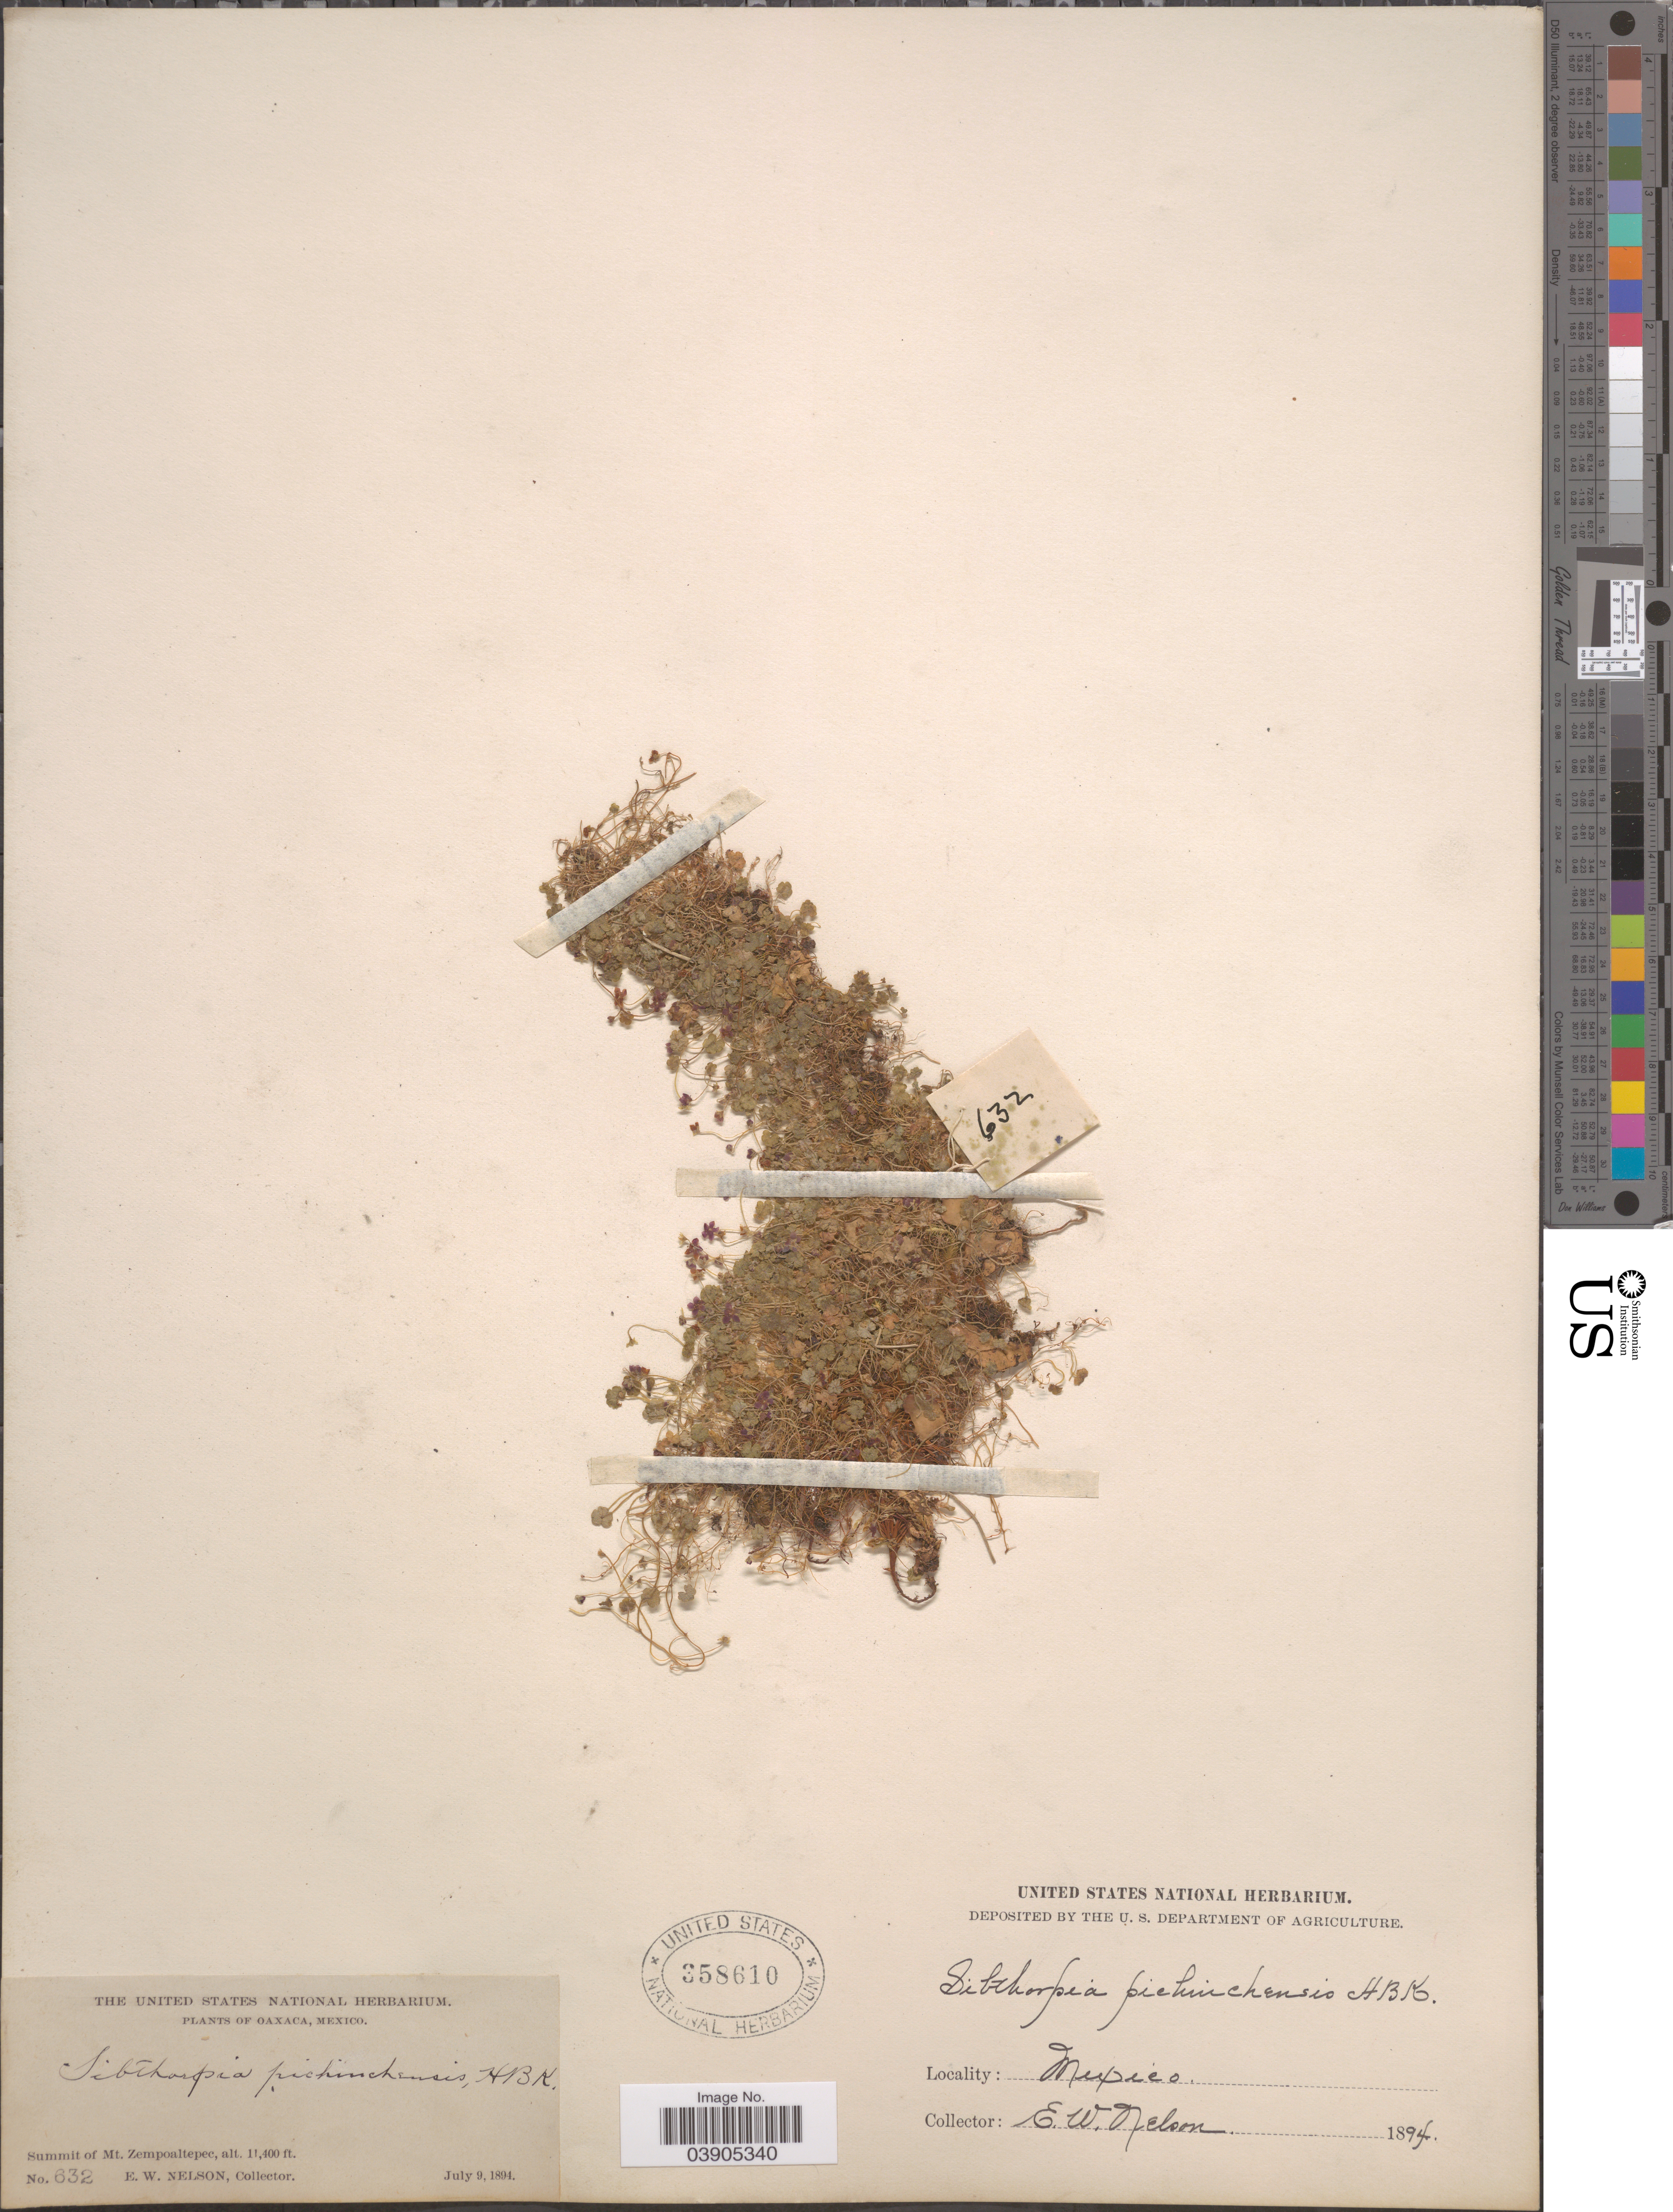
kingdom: Plantae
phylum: Tracheophyta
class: Magnoliopsida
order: Lamiales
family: Plantaginaceae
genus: Sibthorpia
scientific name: Sibthorpia repens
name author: (L.) Kuntze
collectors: E. W. Nelson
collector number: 632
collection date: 1894-07-09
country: Mexico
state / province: Oaxaca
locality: Summit of Mt. Zempoaltepec.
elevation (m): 3475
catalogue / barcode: US 358610